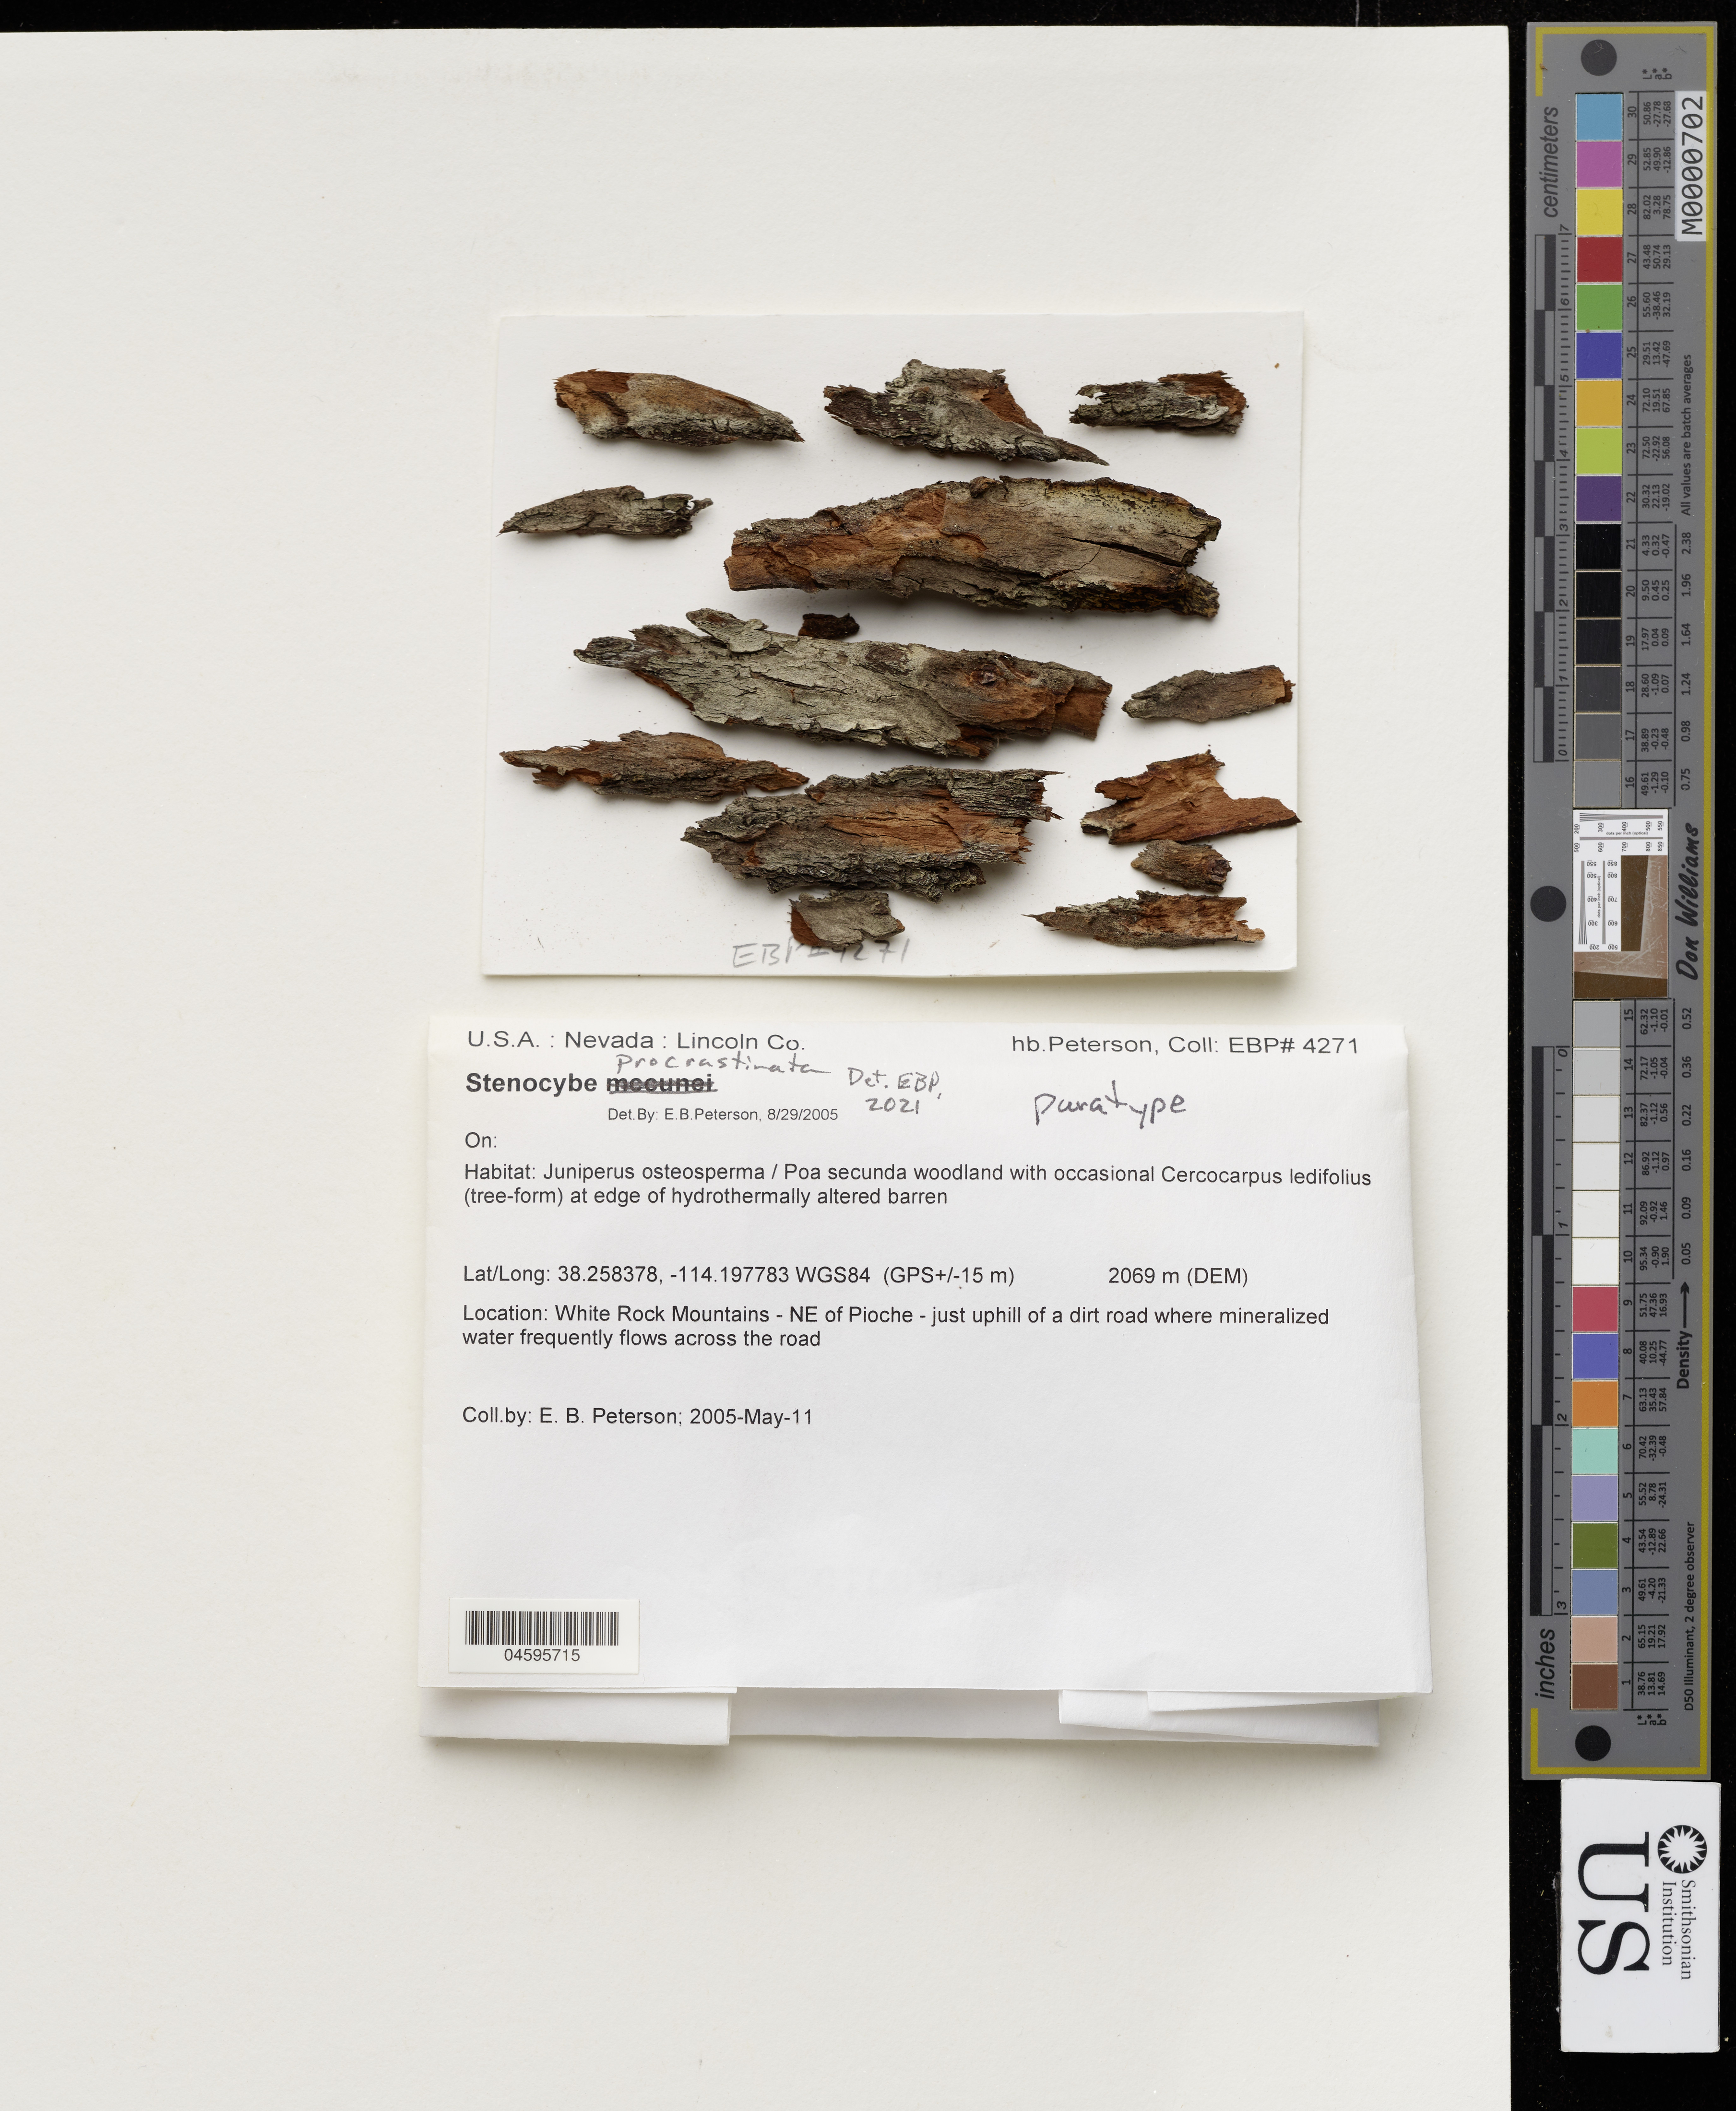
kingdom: Fungi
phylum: Ascomycota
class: Eurotiomycetes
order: Mycocaliciales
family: Mycocaliciaceae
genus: Stenocybe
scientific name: Stenocybe procrastinata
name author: E.B. Peterson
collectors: E. B. Peterson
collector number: EBP 4271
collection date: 2005-05-11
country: United States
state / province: Nevada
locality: Lincoln Co. White Rock Mountains - NE of Pioche - just uphill of a dirt road where mineralized water frequently flows across the road.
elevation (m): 2069